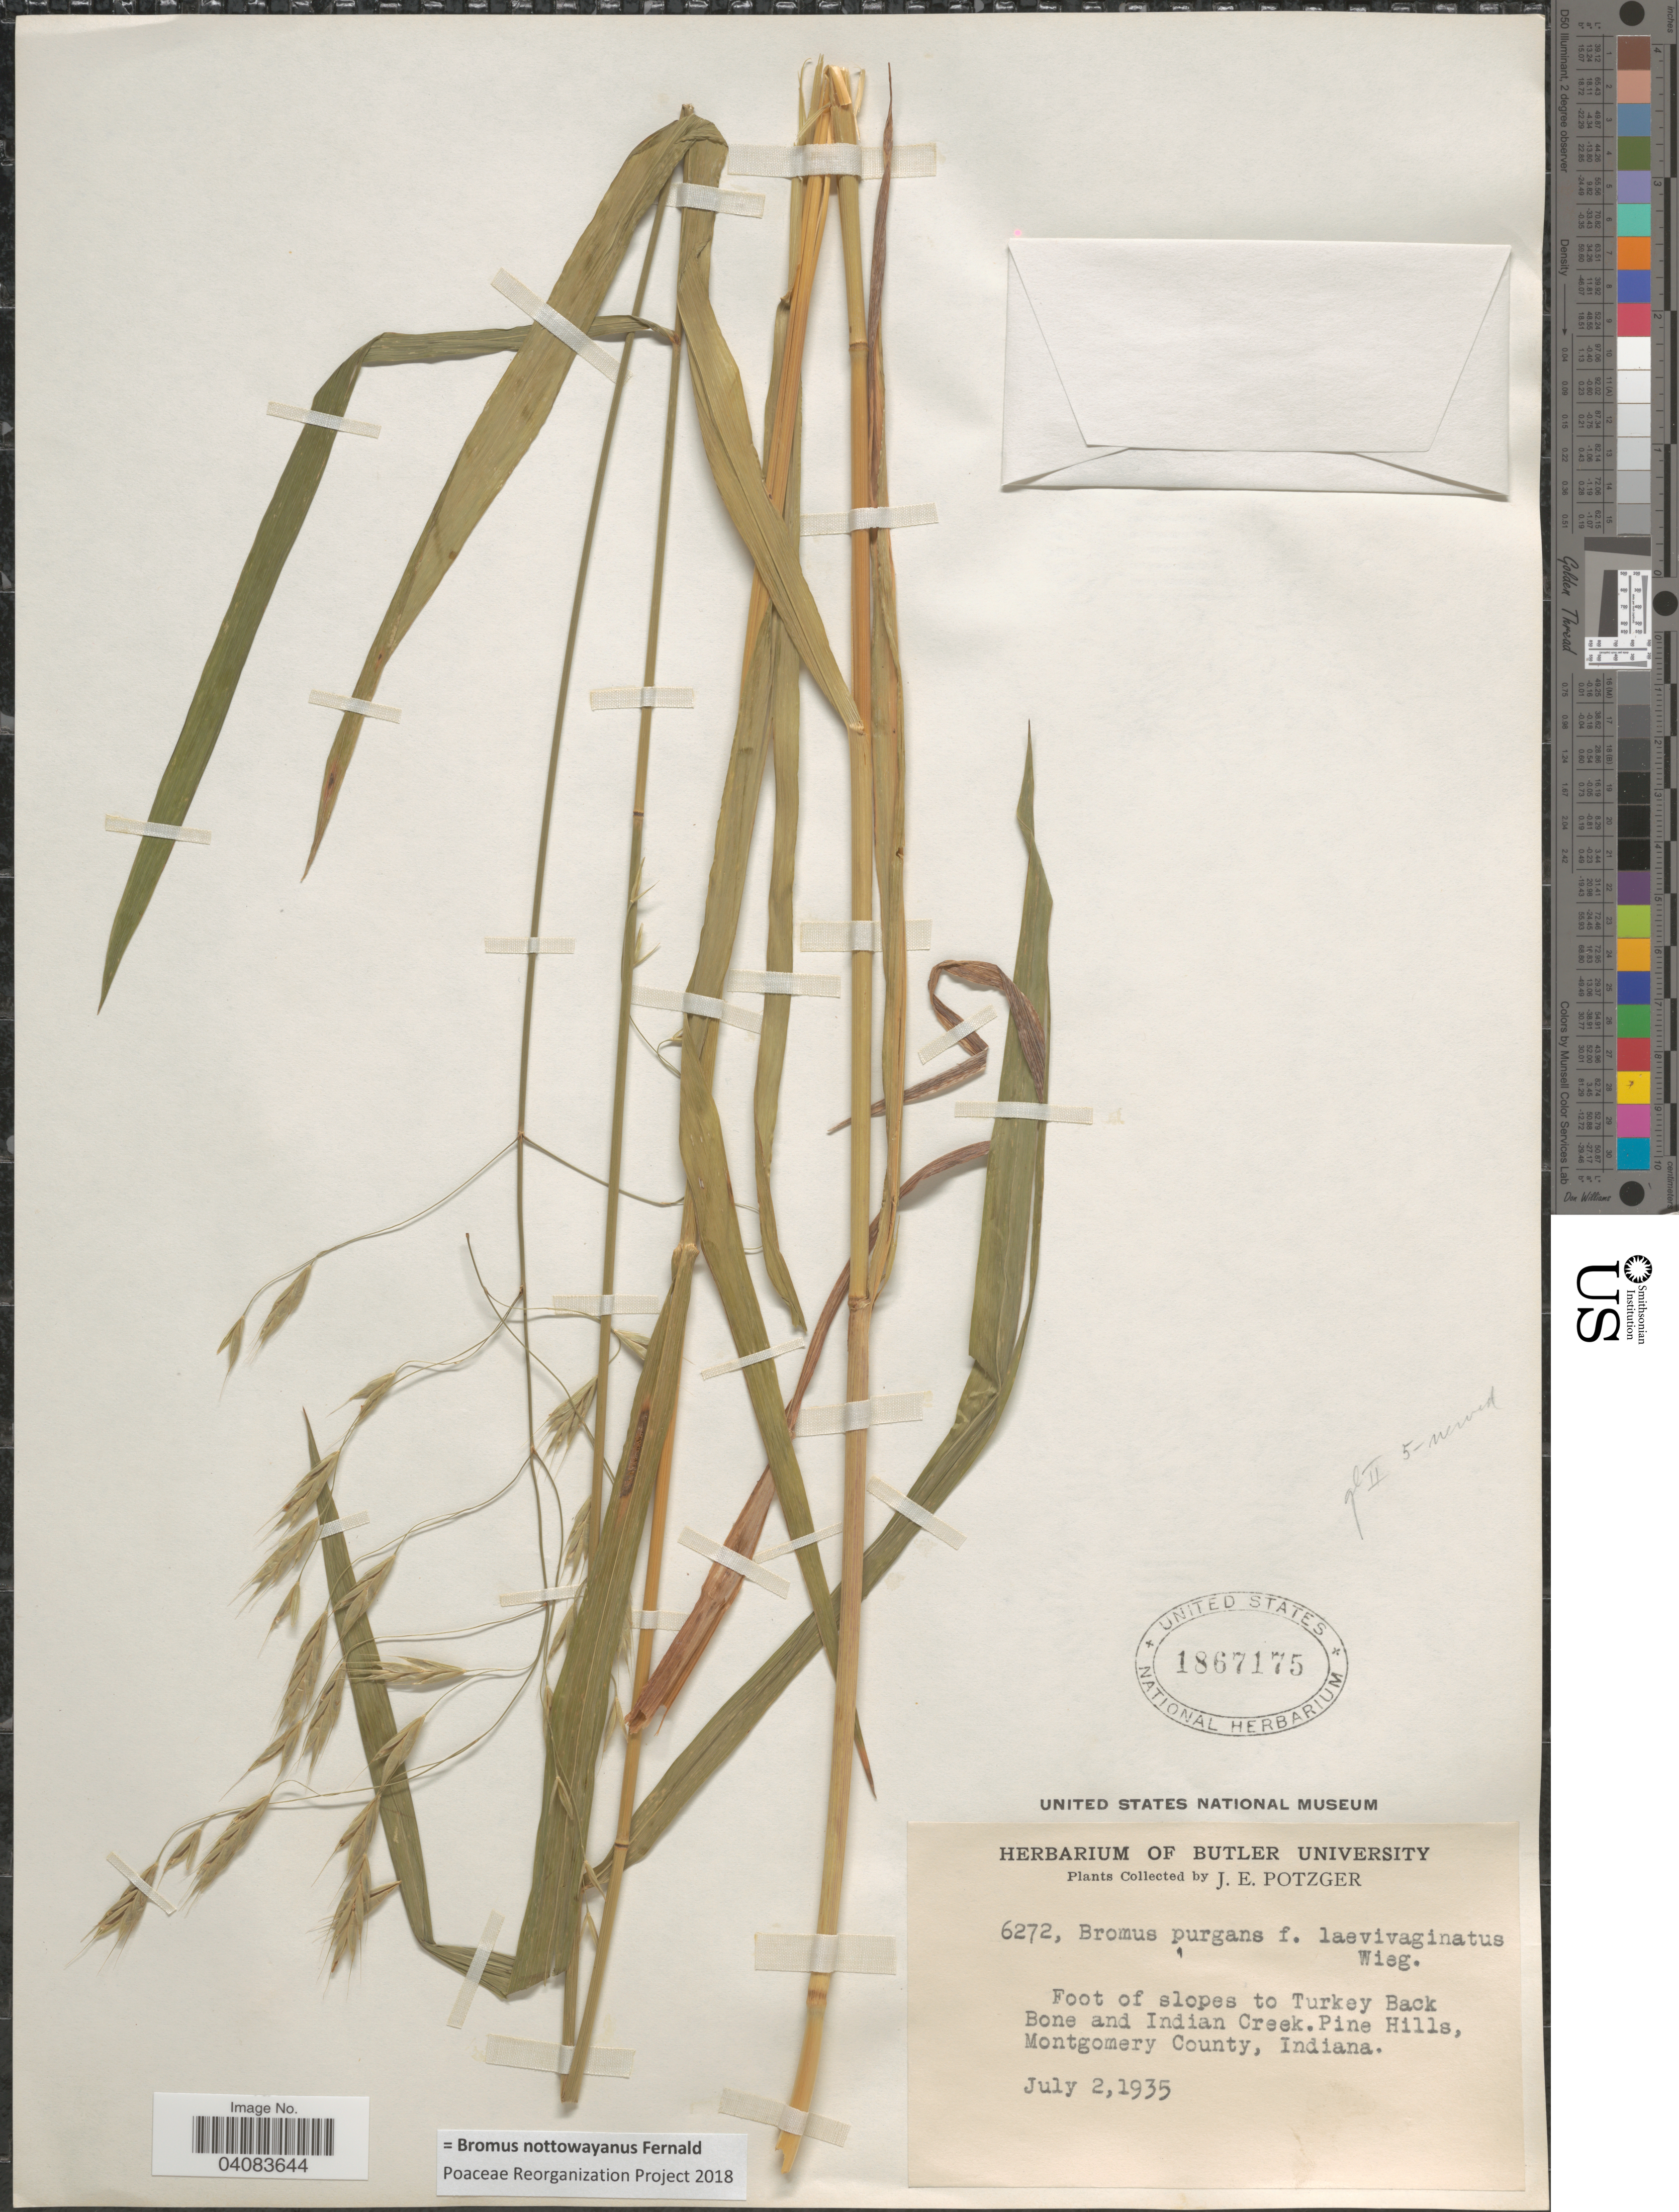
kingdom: Plantae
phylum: Tracheophyta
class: Liliopsida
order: Poales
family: Poaceae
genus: Bromus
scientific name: Bromus nottawayanus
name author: Fernald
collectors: J. Potzger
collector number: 6272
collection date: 1935-07-02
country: United States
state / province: Indiana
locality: Foot of slopes to Turkey Back Bone and Indian Creek. Pine Hills, Montgomery County.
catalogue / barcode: US 1867175